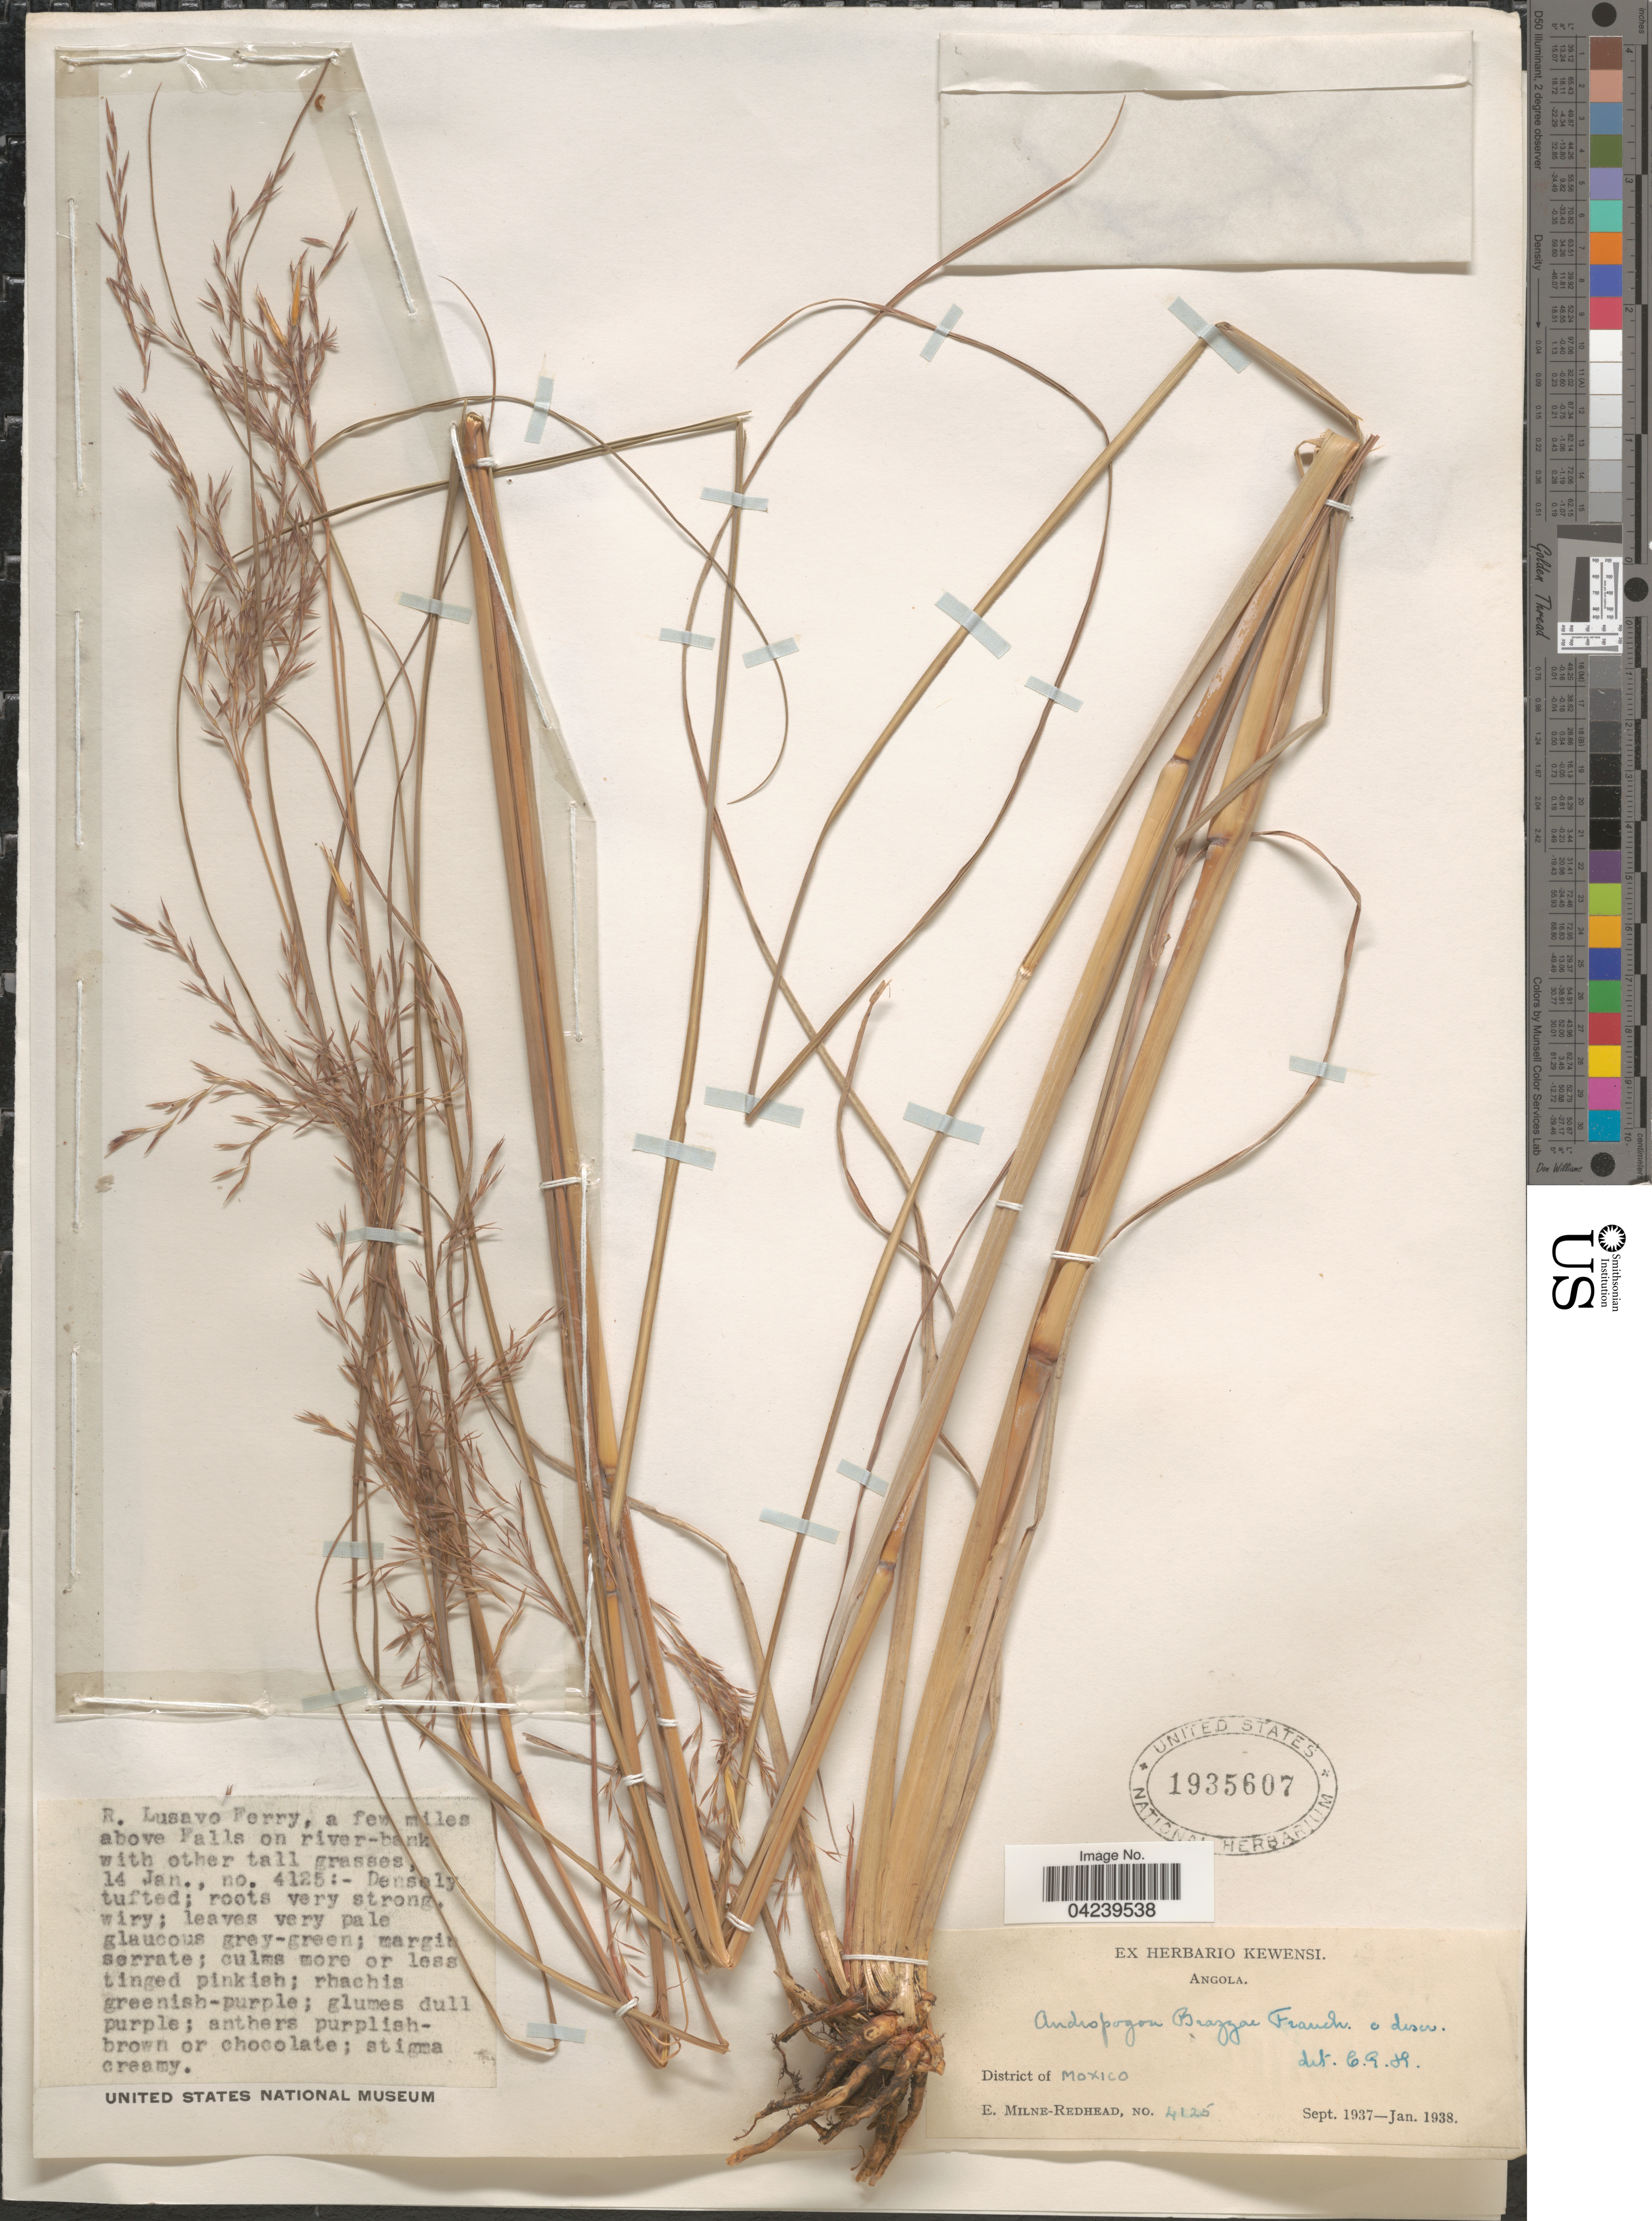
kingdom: Plantae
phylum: Tracheophyta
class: Liliopsida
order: Poales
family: Poaceae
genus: Elionurus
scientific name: Elionurus platypus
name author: (Trin.) Hack.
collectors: E. W. Milne-Redhead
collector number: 4125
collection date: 1938-01-14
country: Angola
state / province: Moxico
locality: District of Moxico. R. Lusavo Ferry, a few miles above Falls on river-bank.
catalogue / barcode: US 1935607